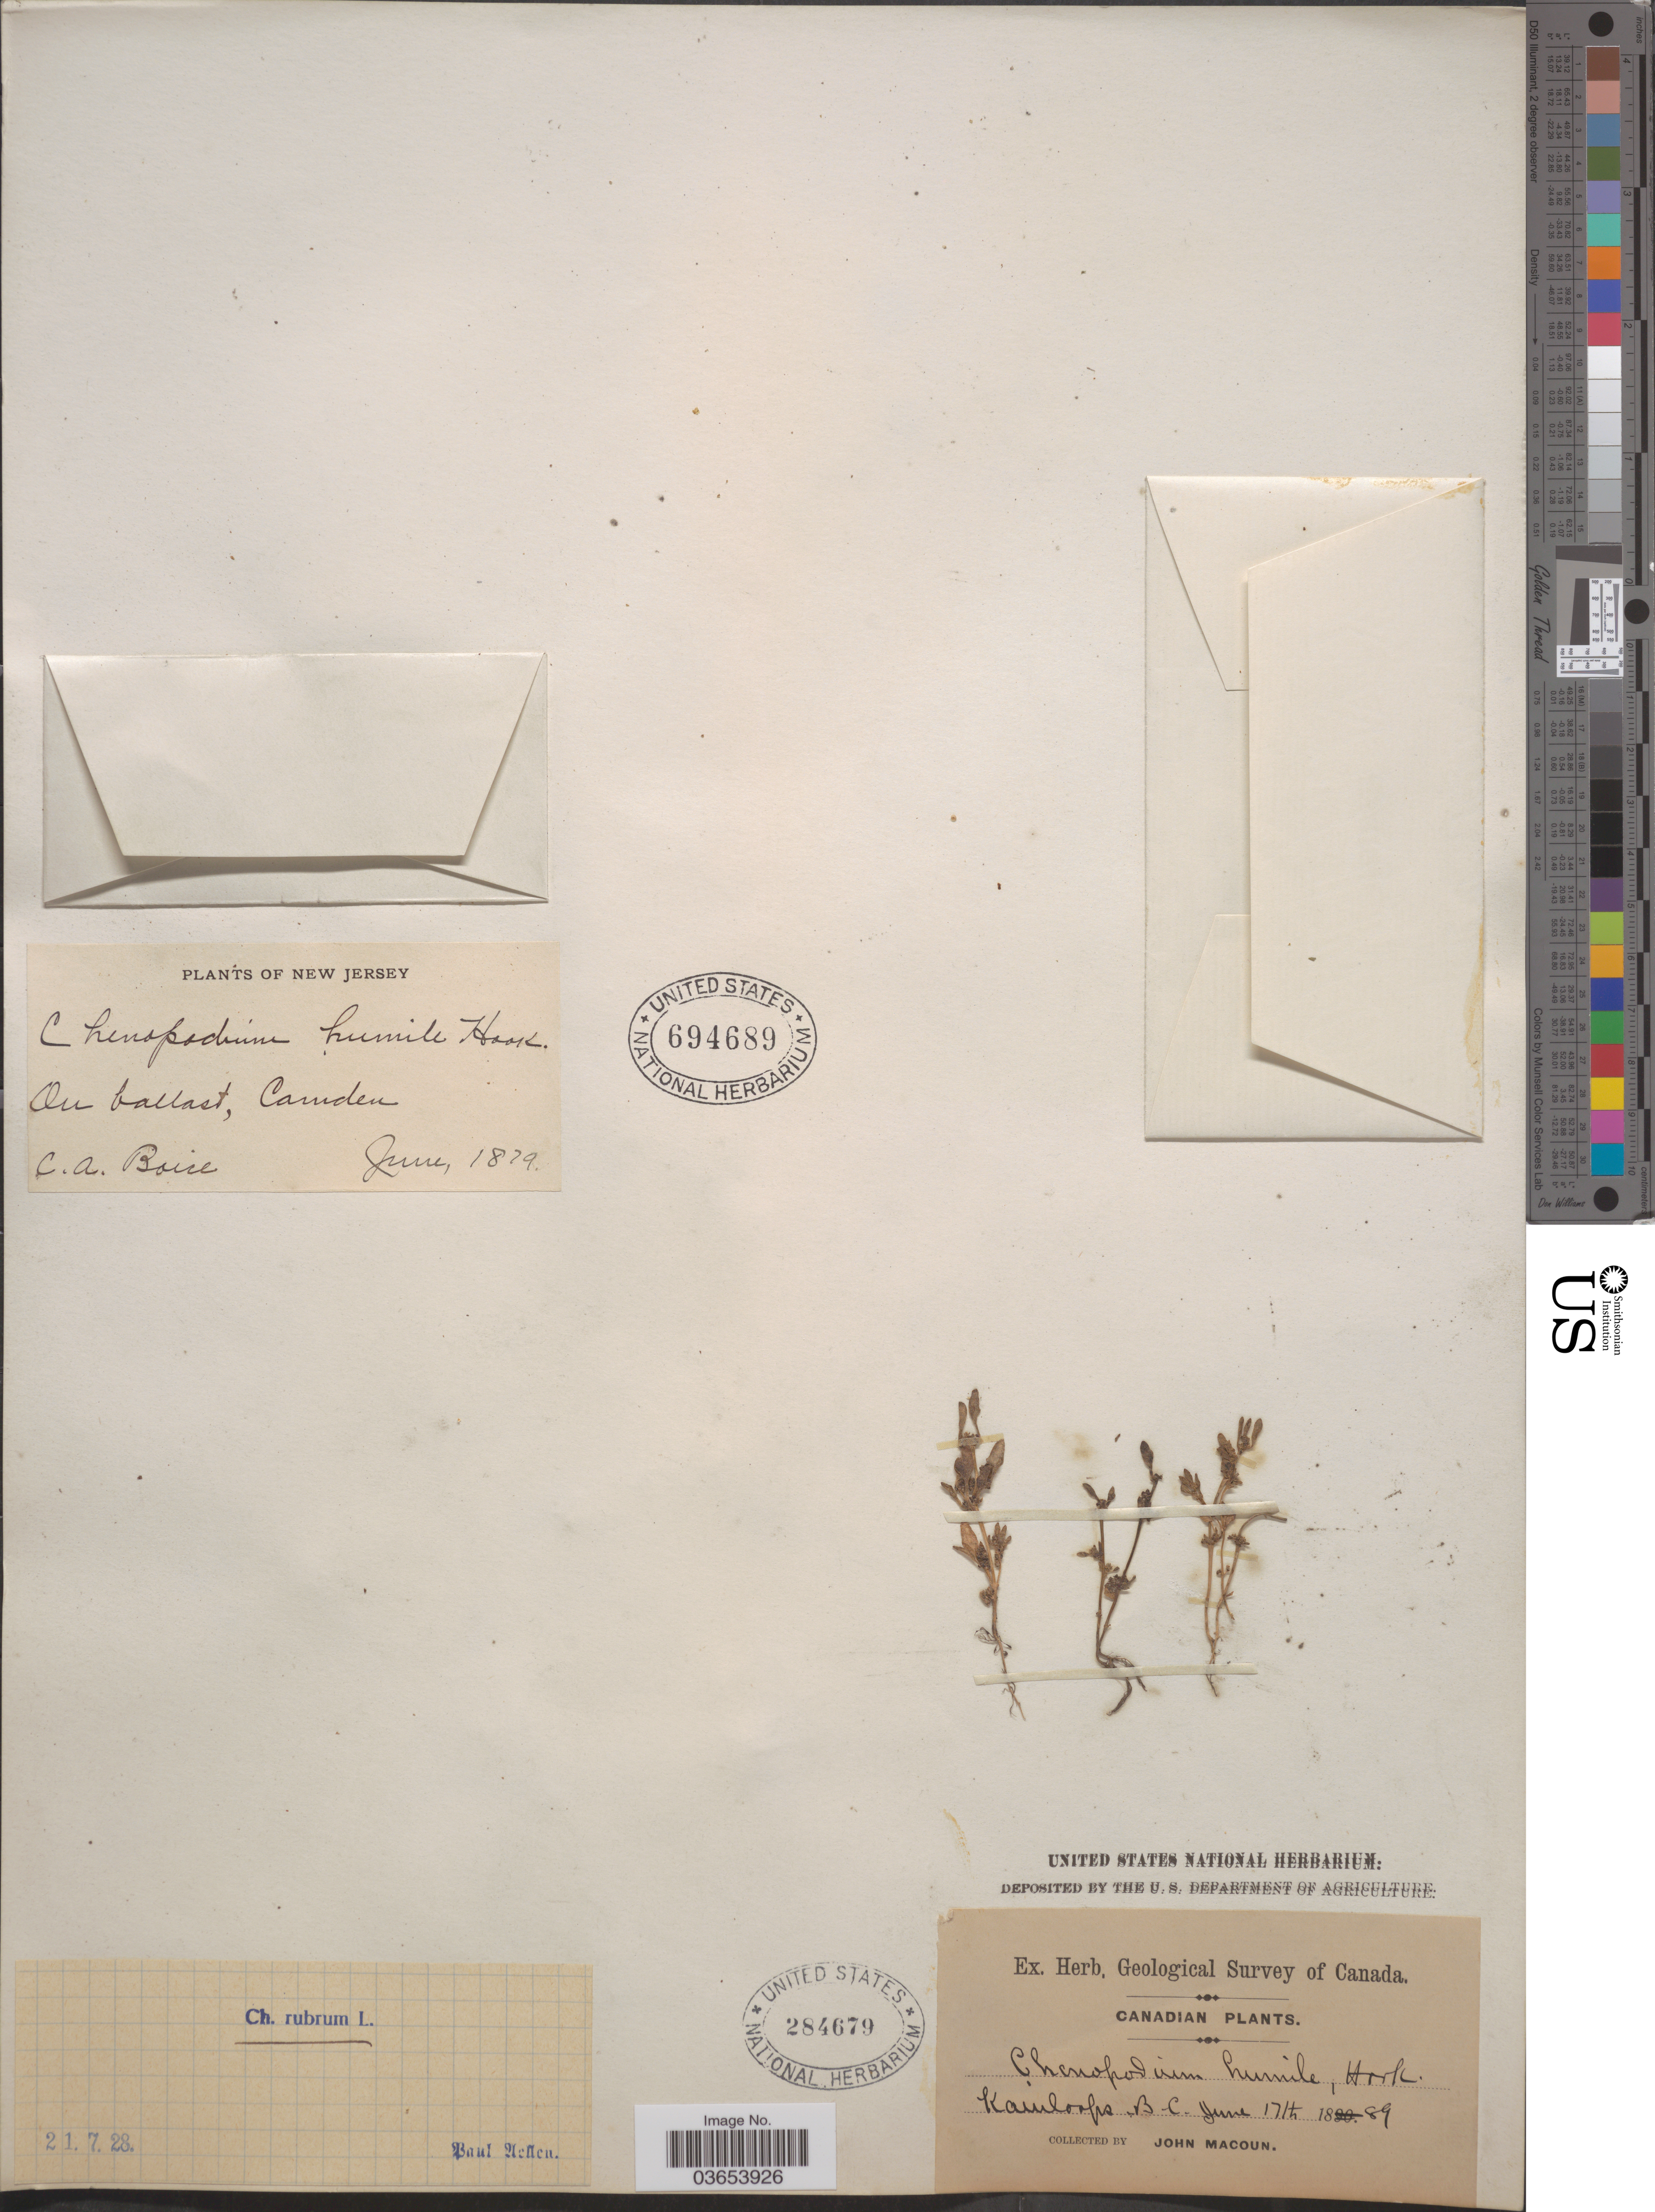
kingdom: Plantae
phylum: Tracheophyta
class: Magnoliopsida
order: Caryophyllales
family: Amaranthaceae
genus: Chenopodium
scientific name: Chenopodium rubrum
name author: L.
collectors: J. Macoun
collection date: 1889-06-17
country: Canada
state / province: British Columbia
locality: Kainloops. B.C.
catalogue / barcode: US 284679-2